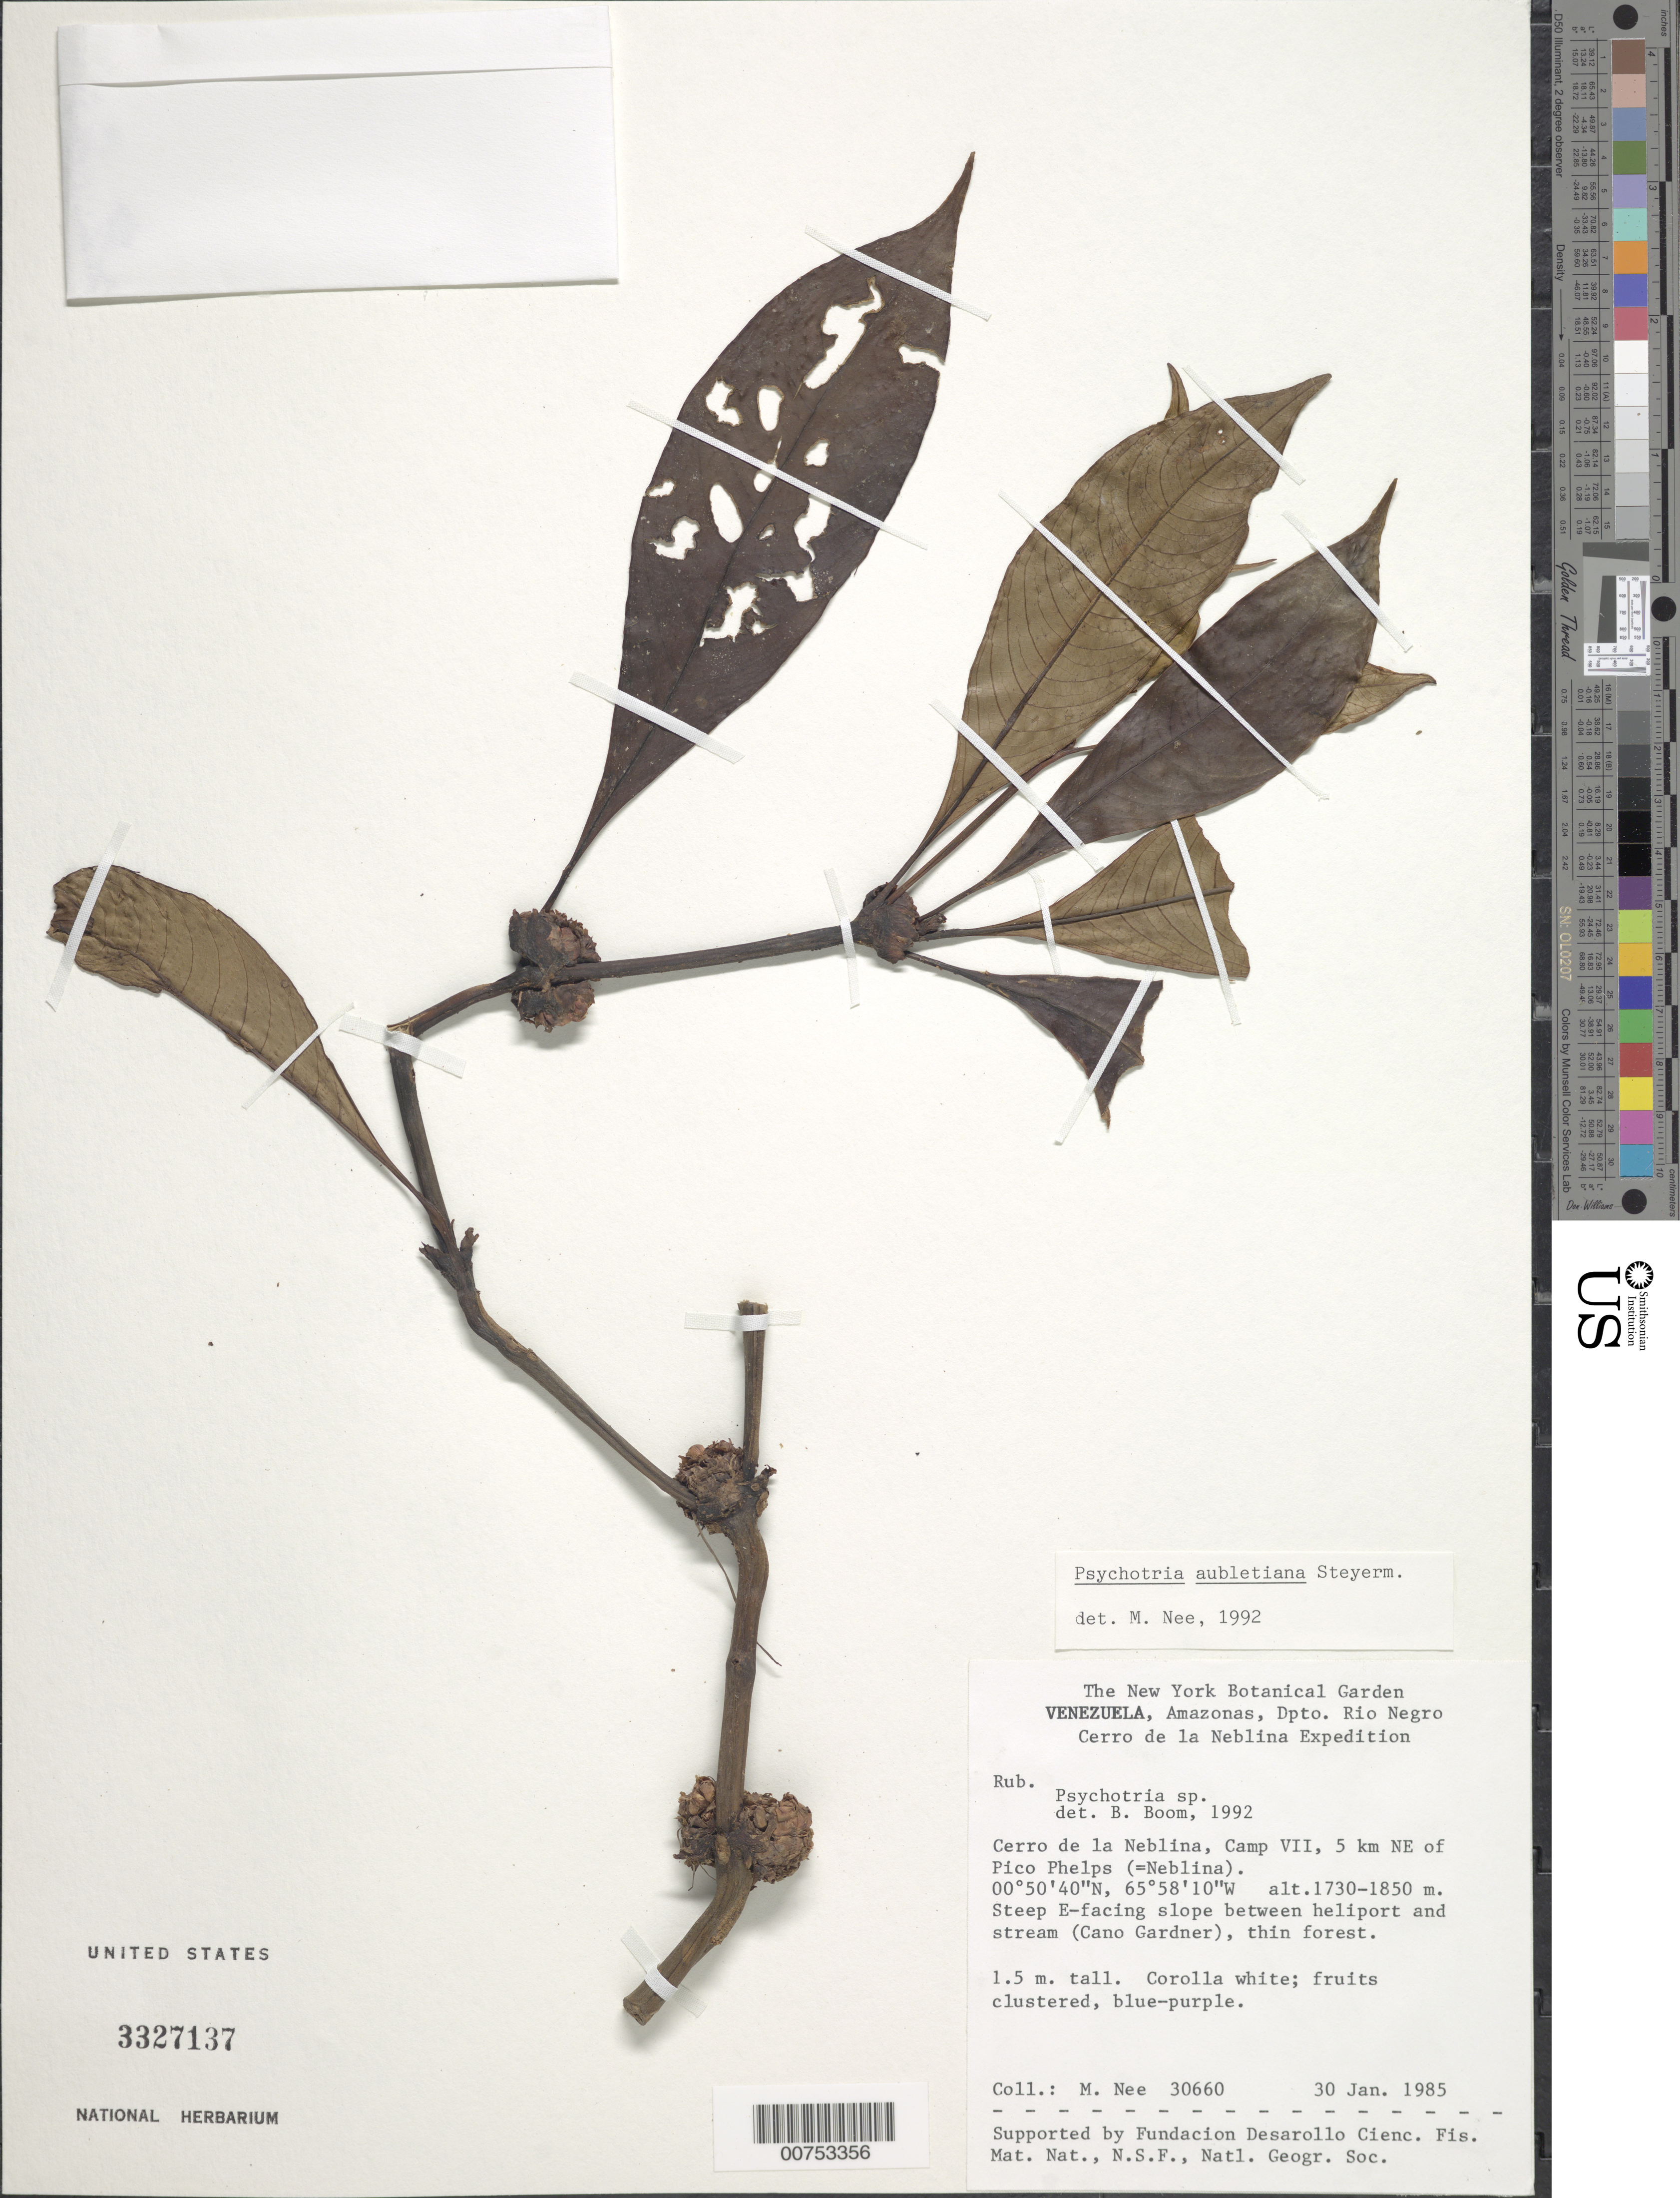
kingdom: Plantae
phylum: Tracheophyta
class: Magnoliopsida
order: Gentianales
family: Rubiaceae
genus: Psychotria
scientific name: Psychotria aubletiana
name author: Steyerm.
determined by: Nee, Michael H.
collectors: M. Nee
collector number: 30660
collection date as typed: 30-Jan-85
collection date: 1985-01-30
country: Venezuela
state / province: Amazonas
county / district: Río Negro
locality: Cerro de la Neblina, Camp VII, 5 km NE of Pico Phelps; between heliport and stream (Caño Gardner)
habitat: Steep E-facing slope, thin forest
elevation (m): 1730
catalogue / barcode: US 3327137